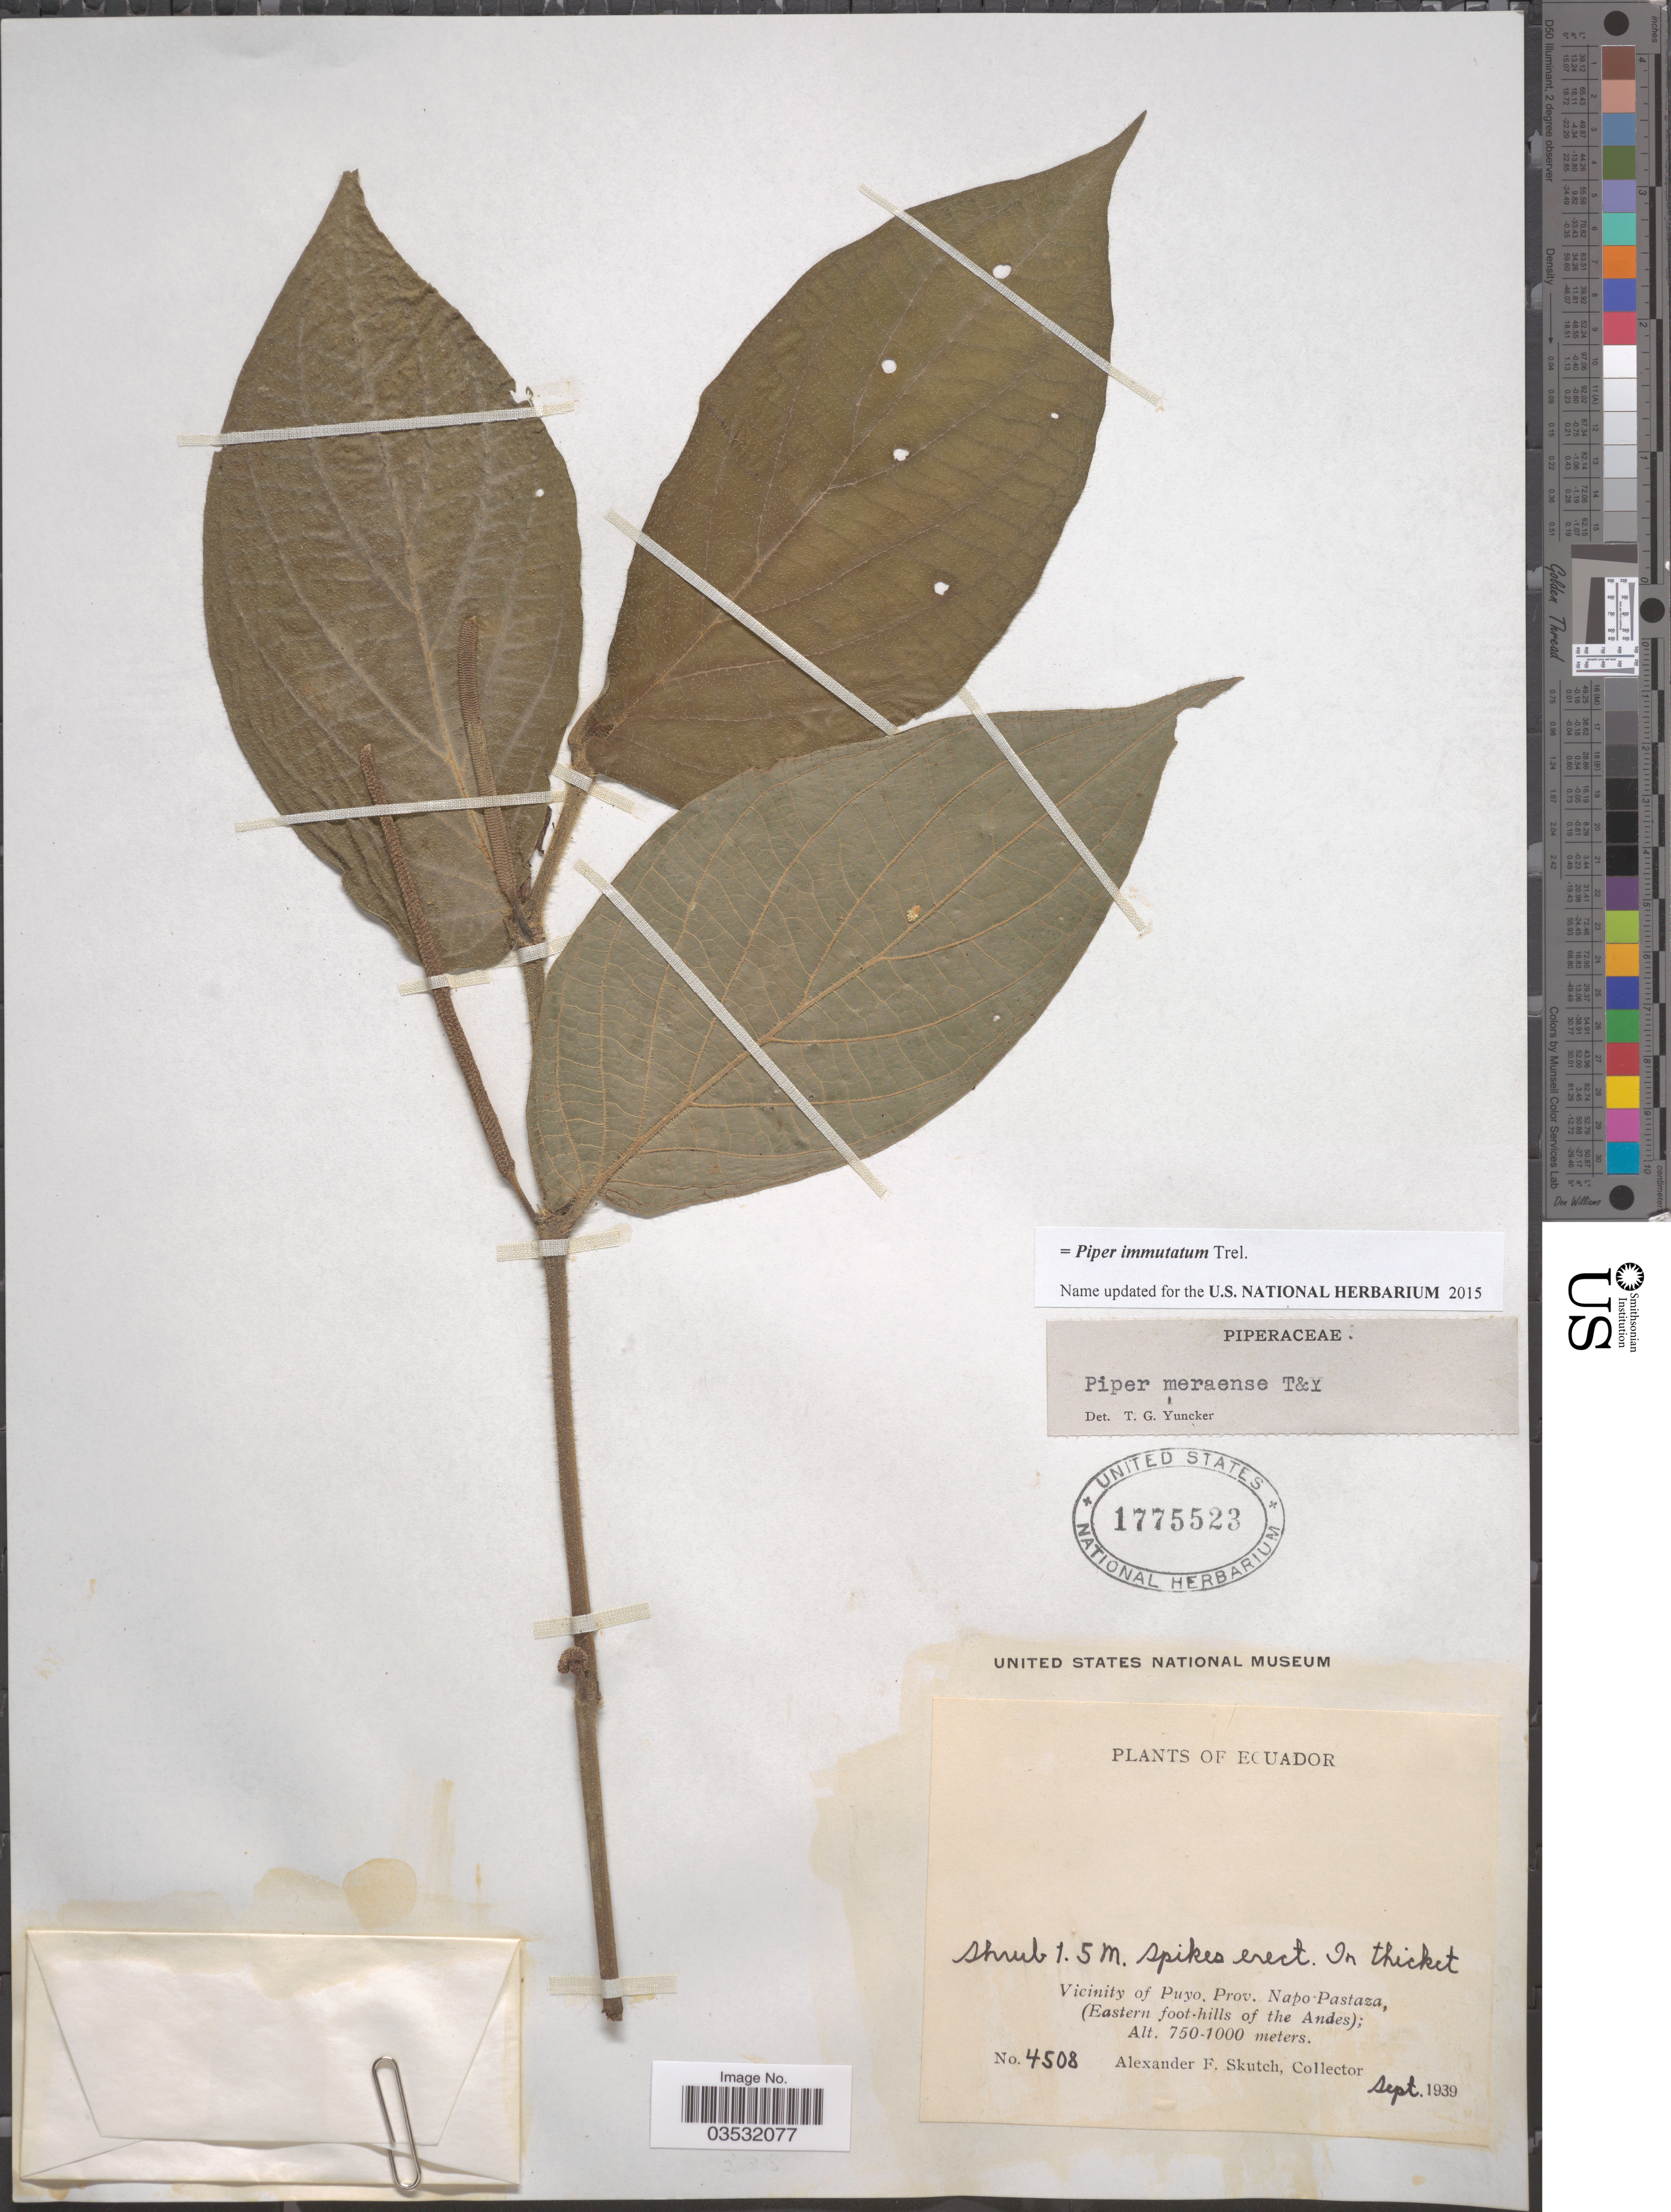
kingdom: Plantae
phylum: Tracheophyta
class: Magnoliopsida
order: Piperales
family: Piperaceae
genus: Piper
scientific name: Piper immutatum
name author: Trel.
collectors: A. F. Skutch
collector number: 4508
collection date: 1939-09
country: Ecuador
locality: Vicinity of Puyo, Prov. Napo-Pastaza, (Eastern foot-hills of the Andes).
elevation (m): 750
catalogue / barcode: US 1775523